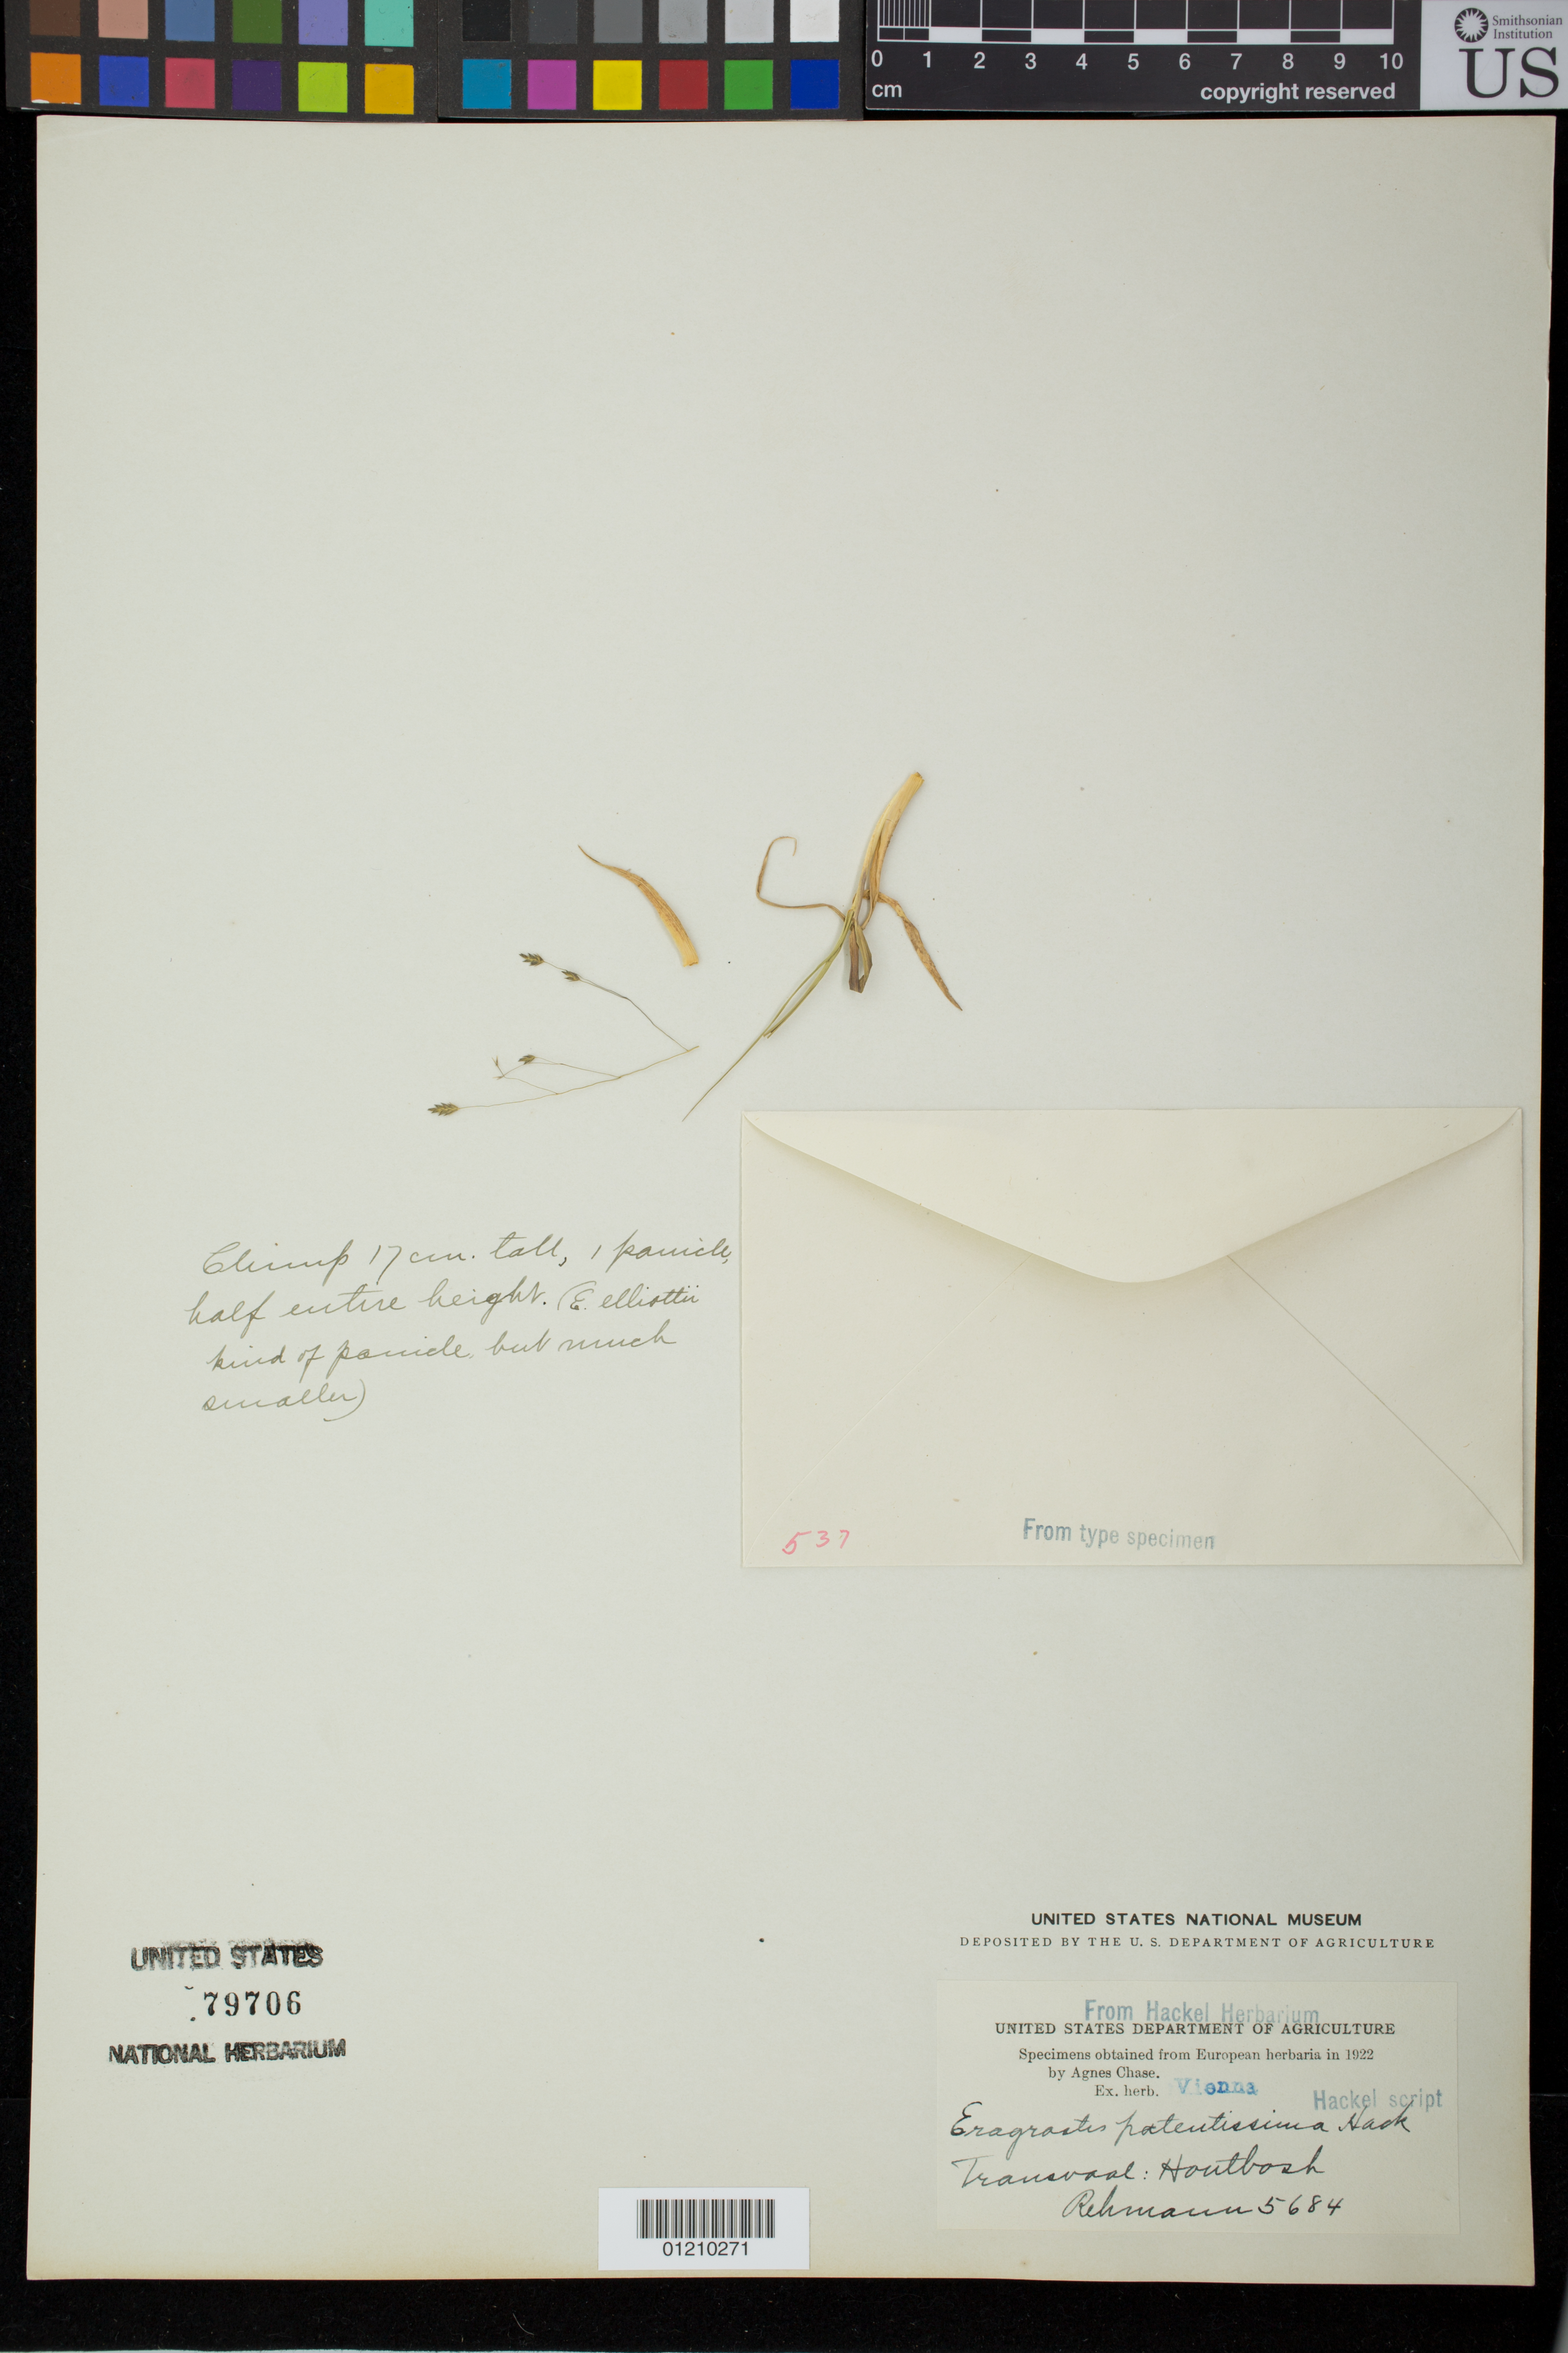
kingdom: Plantae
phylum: Tracheophyta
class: Liliopsida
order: Poales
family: Poaceae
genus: Eragrostis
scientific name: Eragrostis patentissima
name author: Hack.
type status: Type Collection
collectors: A. Rehmann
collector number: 5684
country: South Africa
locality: Houtbosh. Transvaal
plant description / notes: Fragmentary material of type specimen ex herb. Vienna.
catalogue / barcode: US 79706